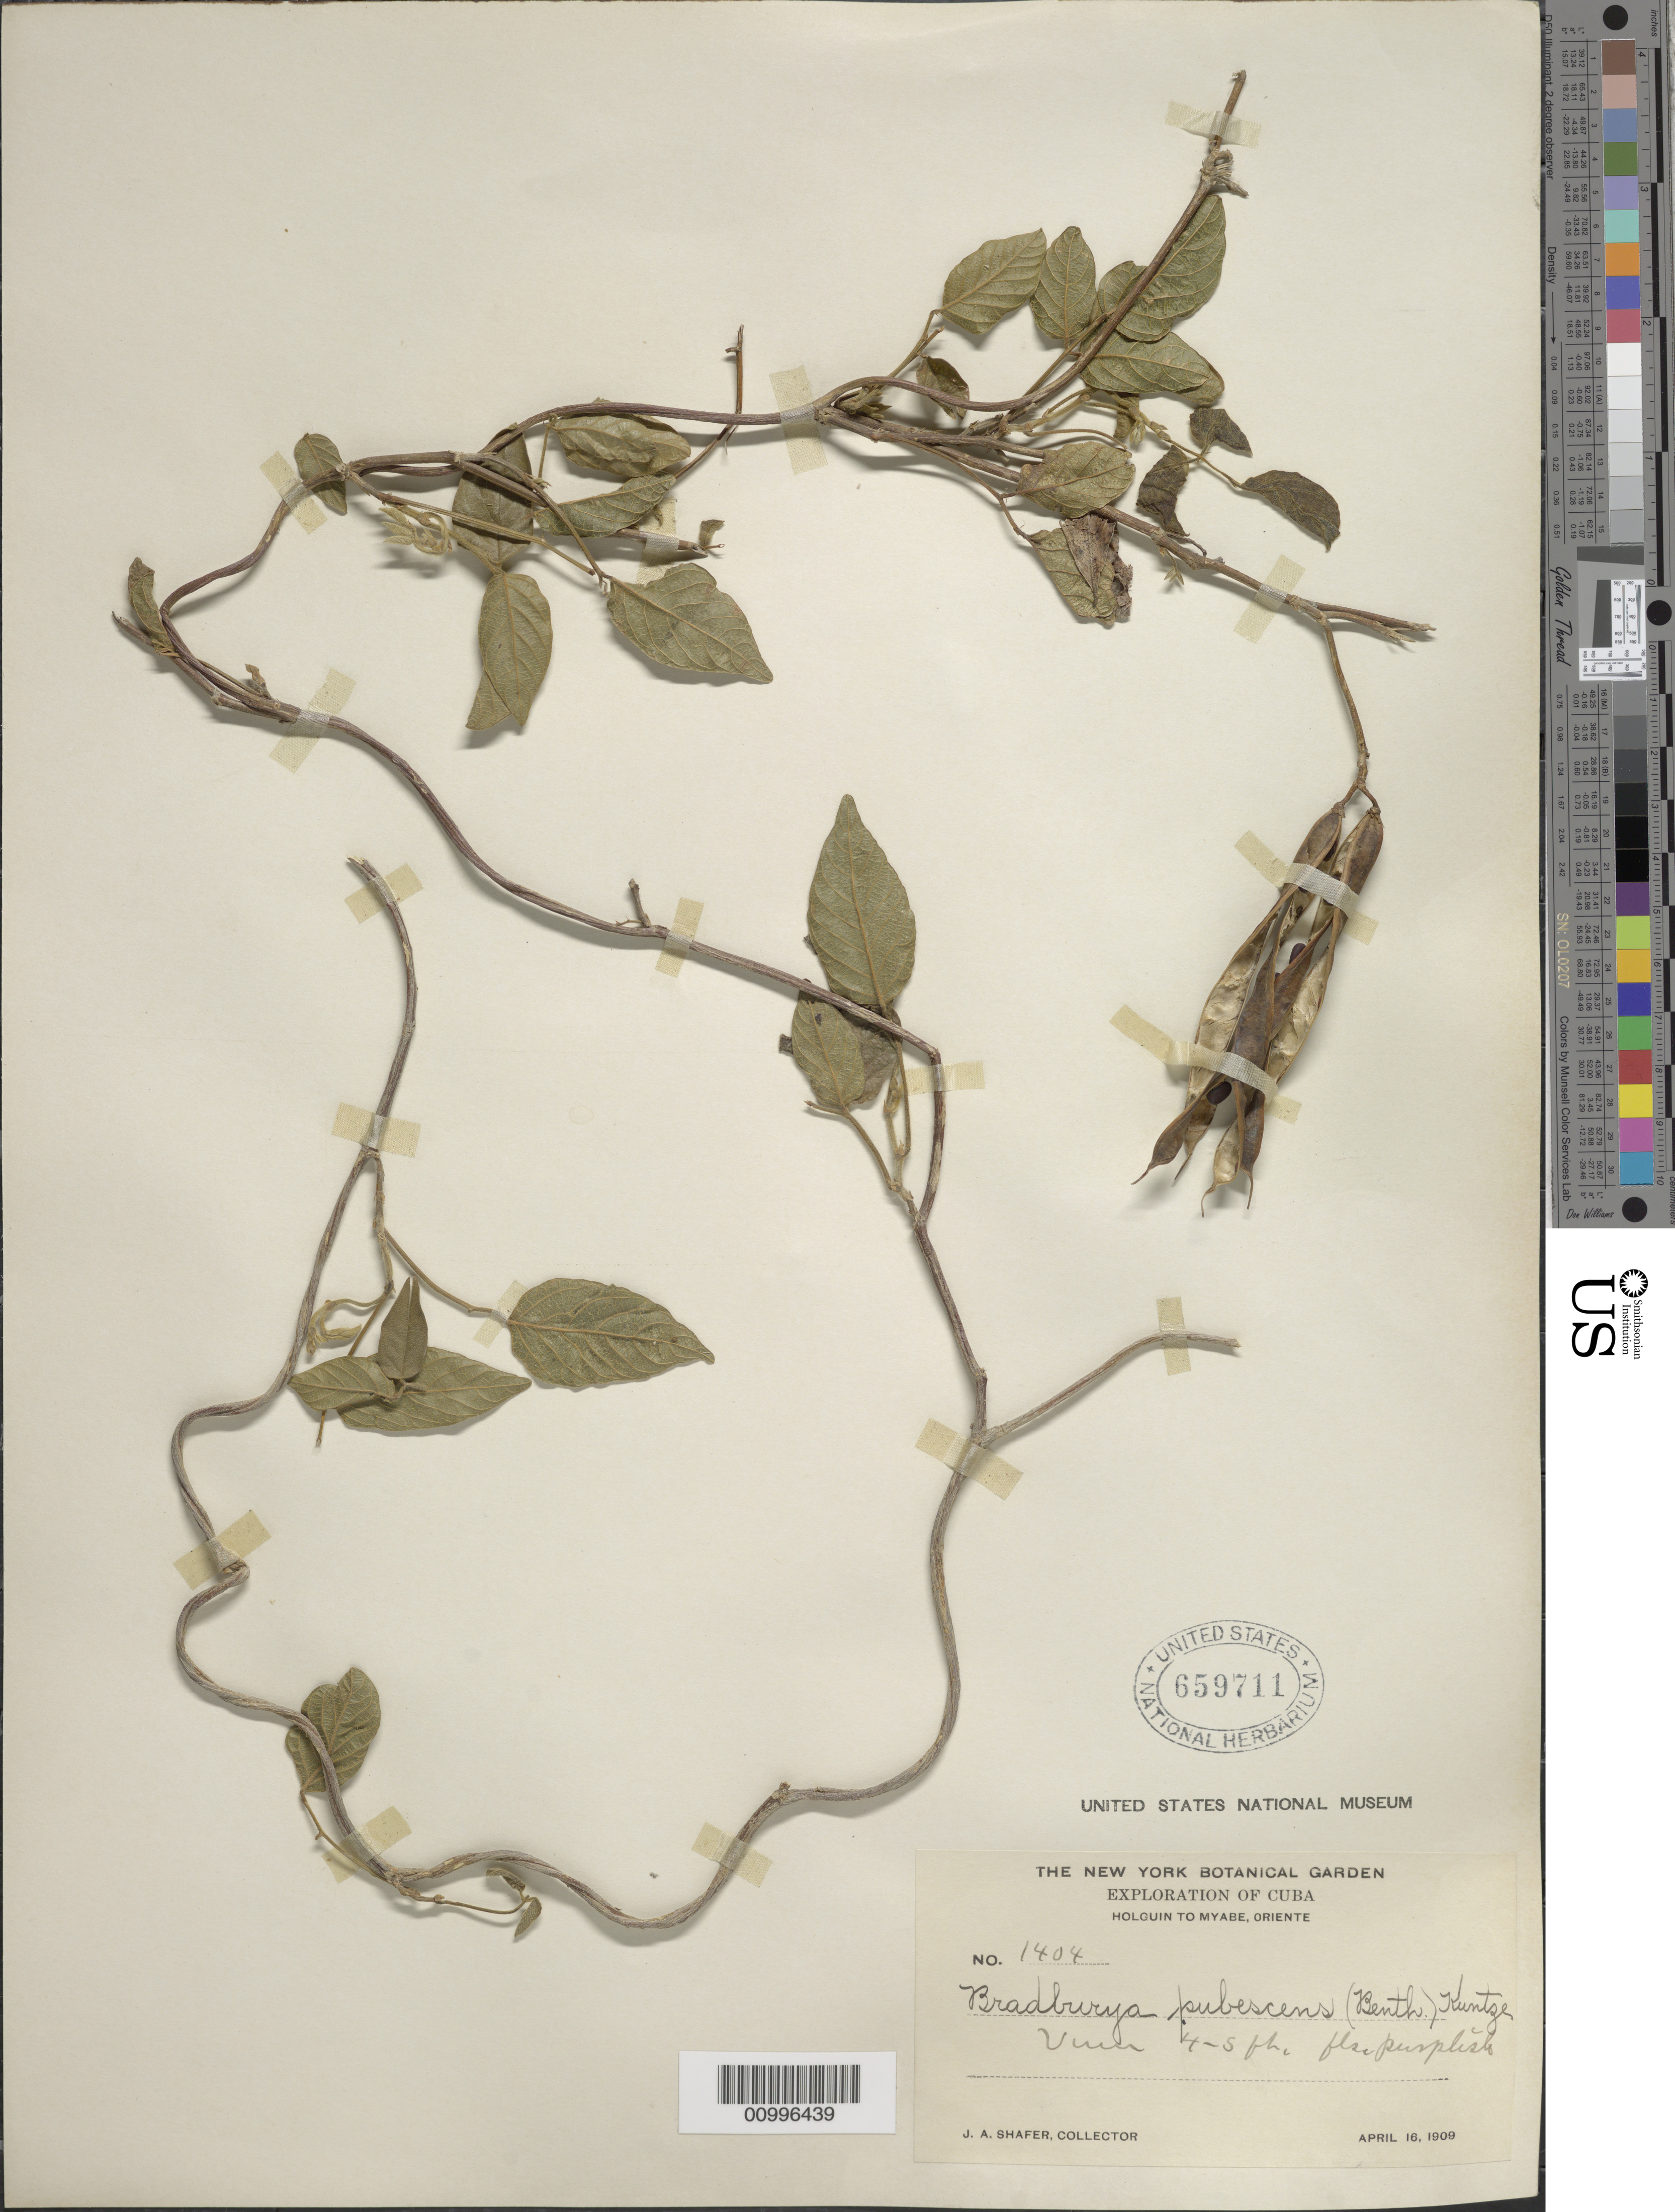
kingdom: Plantae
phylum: Tracheophyta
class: Magnoliopsida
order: Fabales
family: Fabaceae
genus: Centrosema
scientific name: Centrosema pubescens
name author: Benth.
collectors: J. A. Shafer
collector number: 1404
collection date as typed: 16 Apr 1909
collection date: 1909-04-16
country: Cuba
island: Cuba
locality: Oriente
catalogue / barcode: US 659711